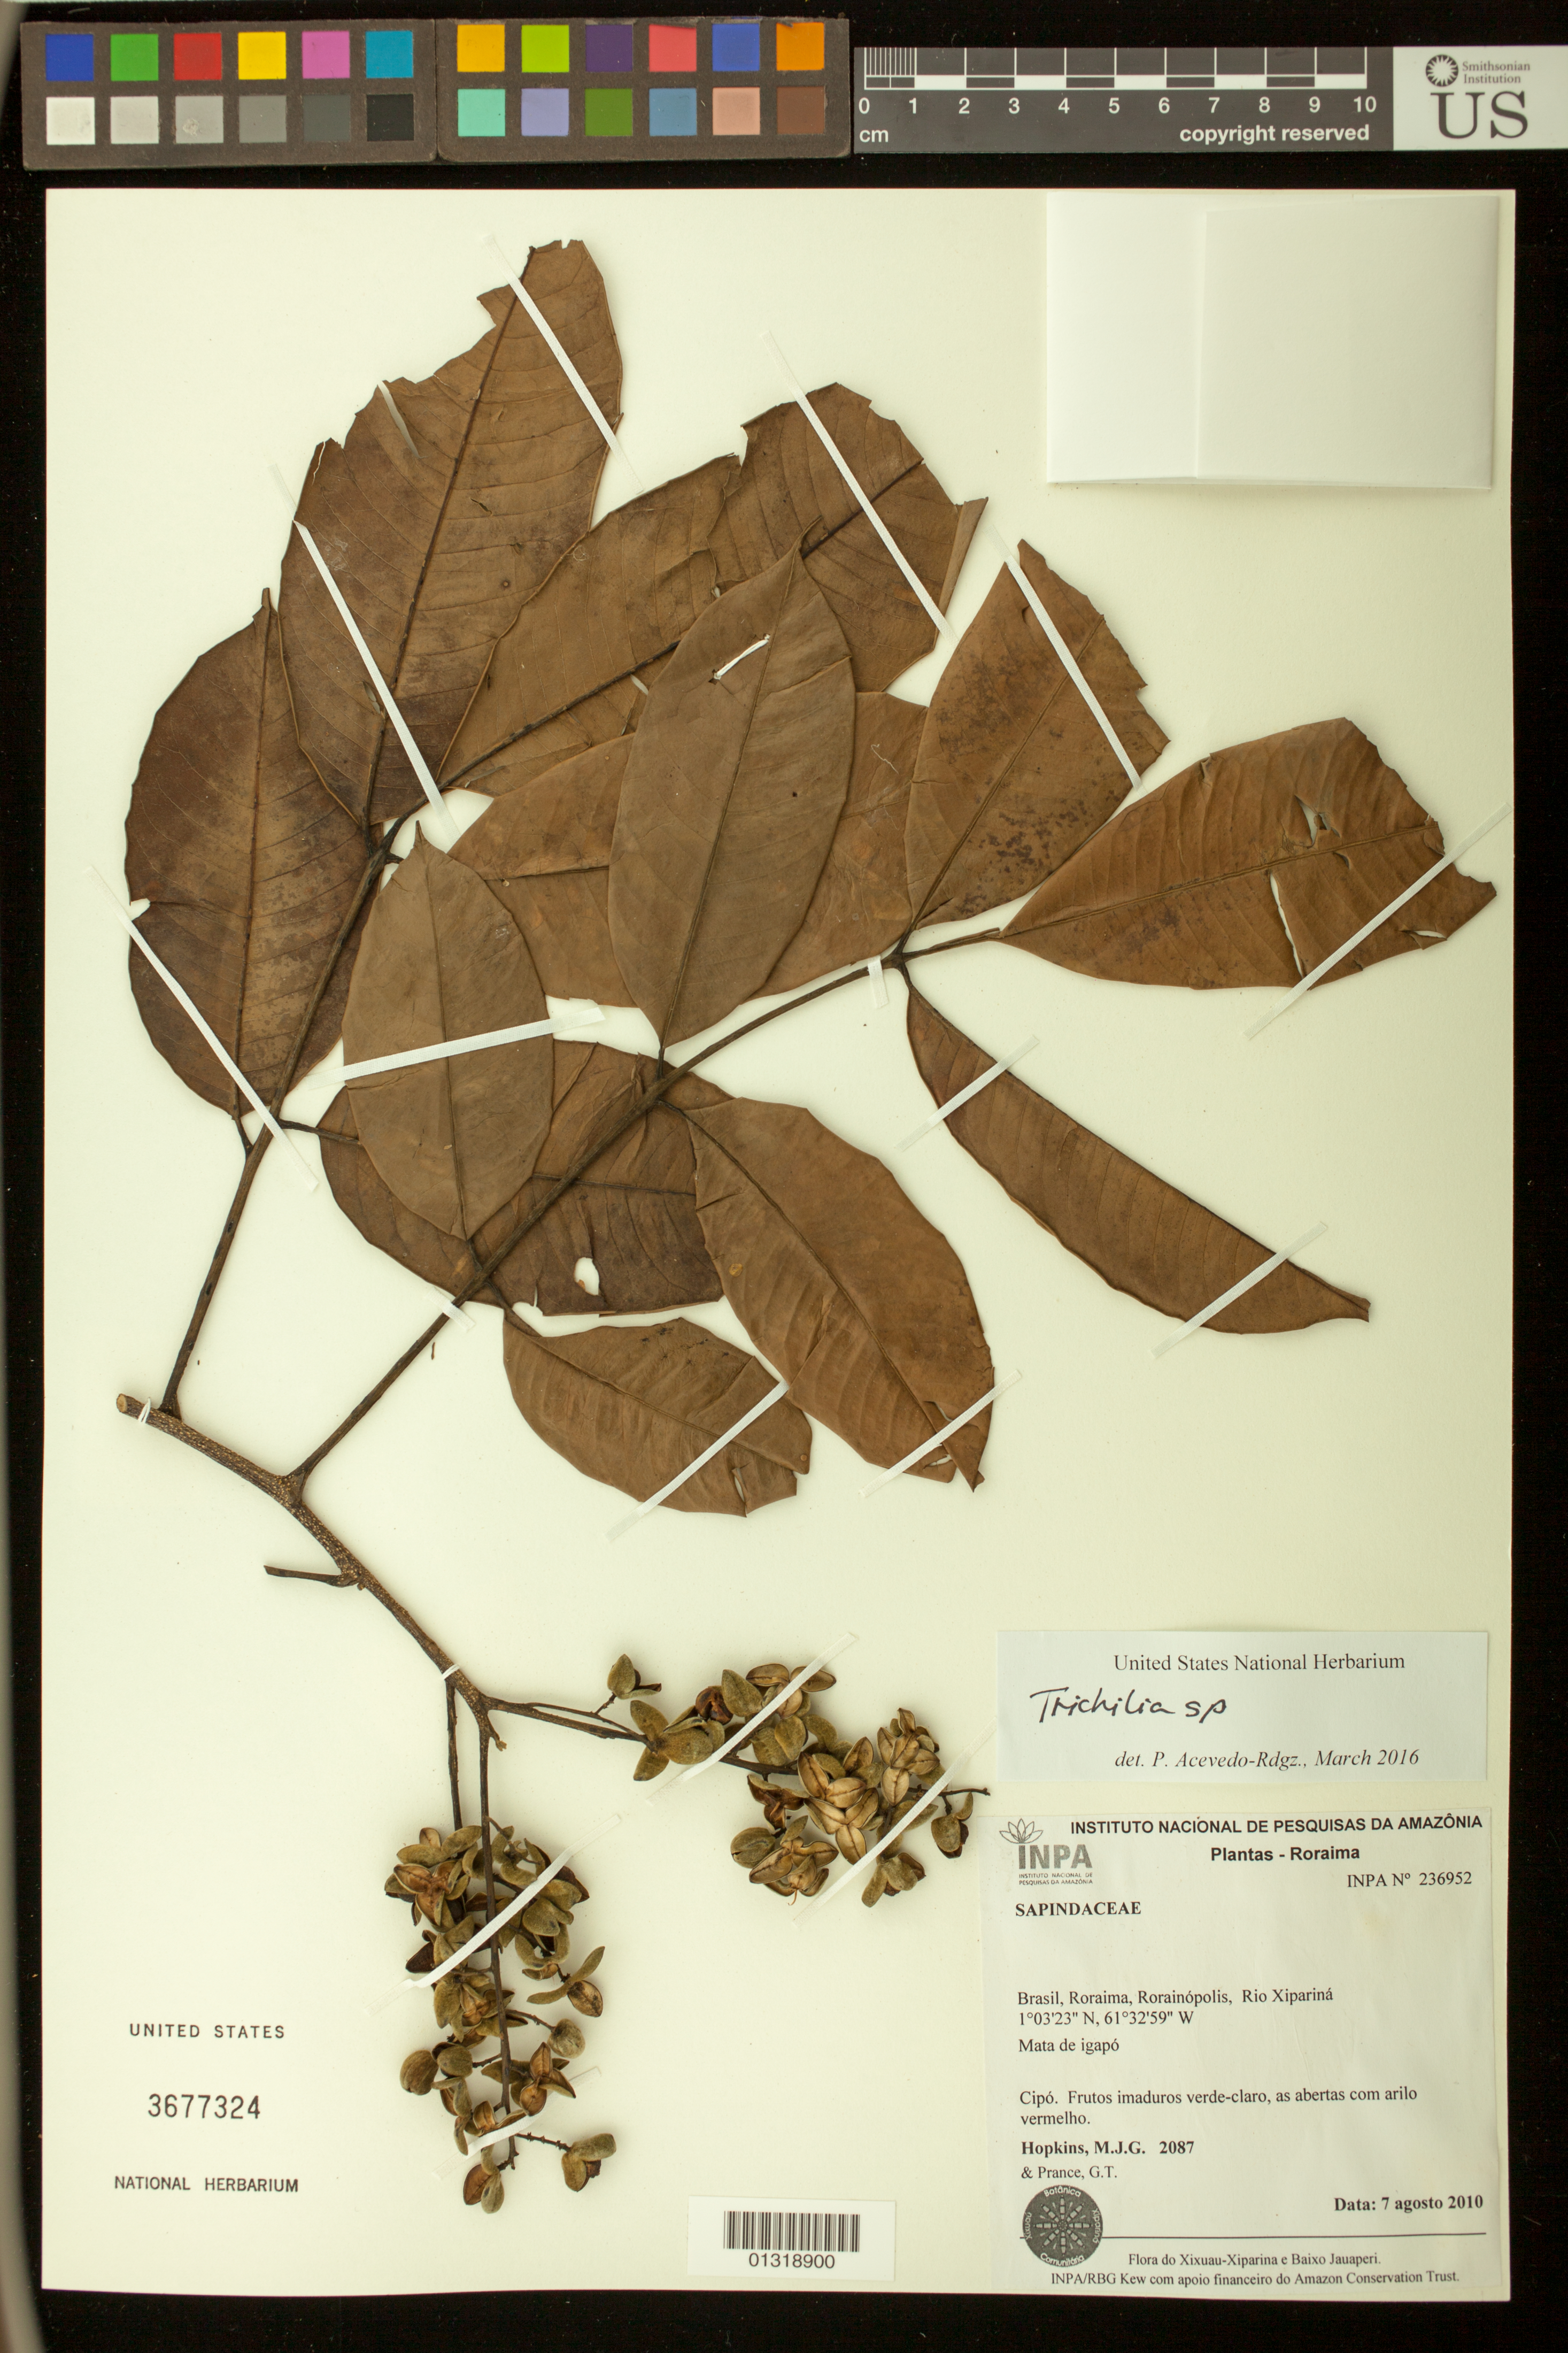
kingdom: Plantae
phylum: Tracheophyta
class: Magnoliopsida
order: Sapindales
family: Meliaceae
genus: Trichilia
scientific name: Trichilia sp.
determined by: Acevedo-Rodríguez, P., (BOT), Smithsonian Institution - National Museum of Natural History (UNITED STATES)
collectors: M. J. G. Hopkins & G. T. Prance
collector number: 2087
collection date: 2010-08-07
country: Brazil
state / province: Roraima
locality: Rorainópolis, ri Xipariná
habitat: Mata de igapó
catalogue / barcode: US 3677324